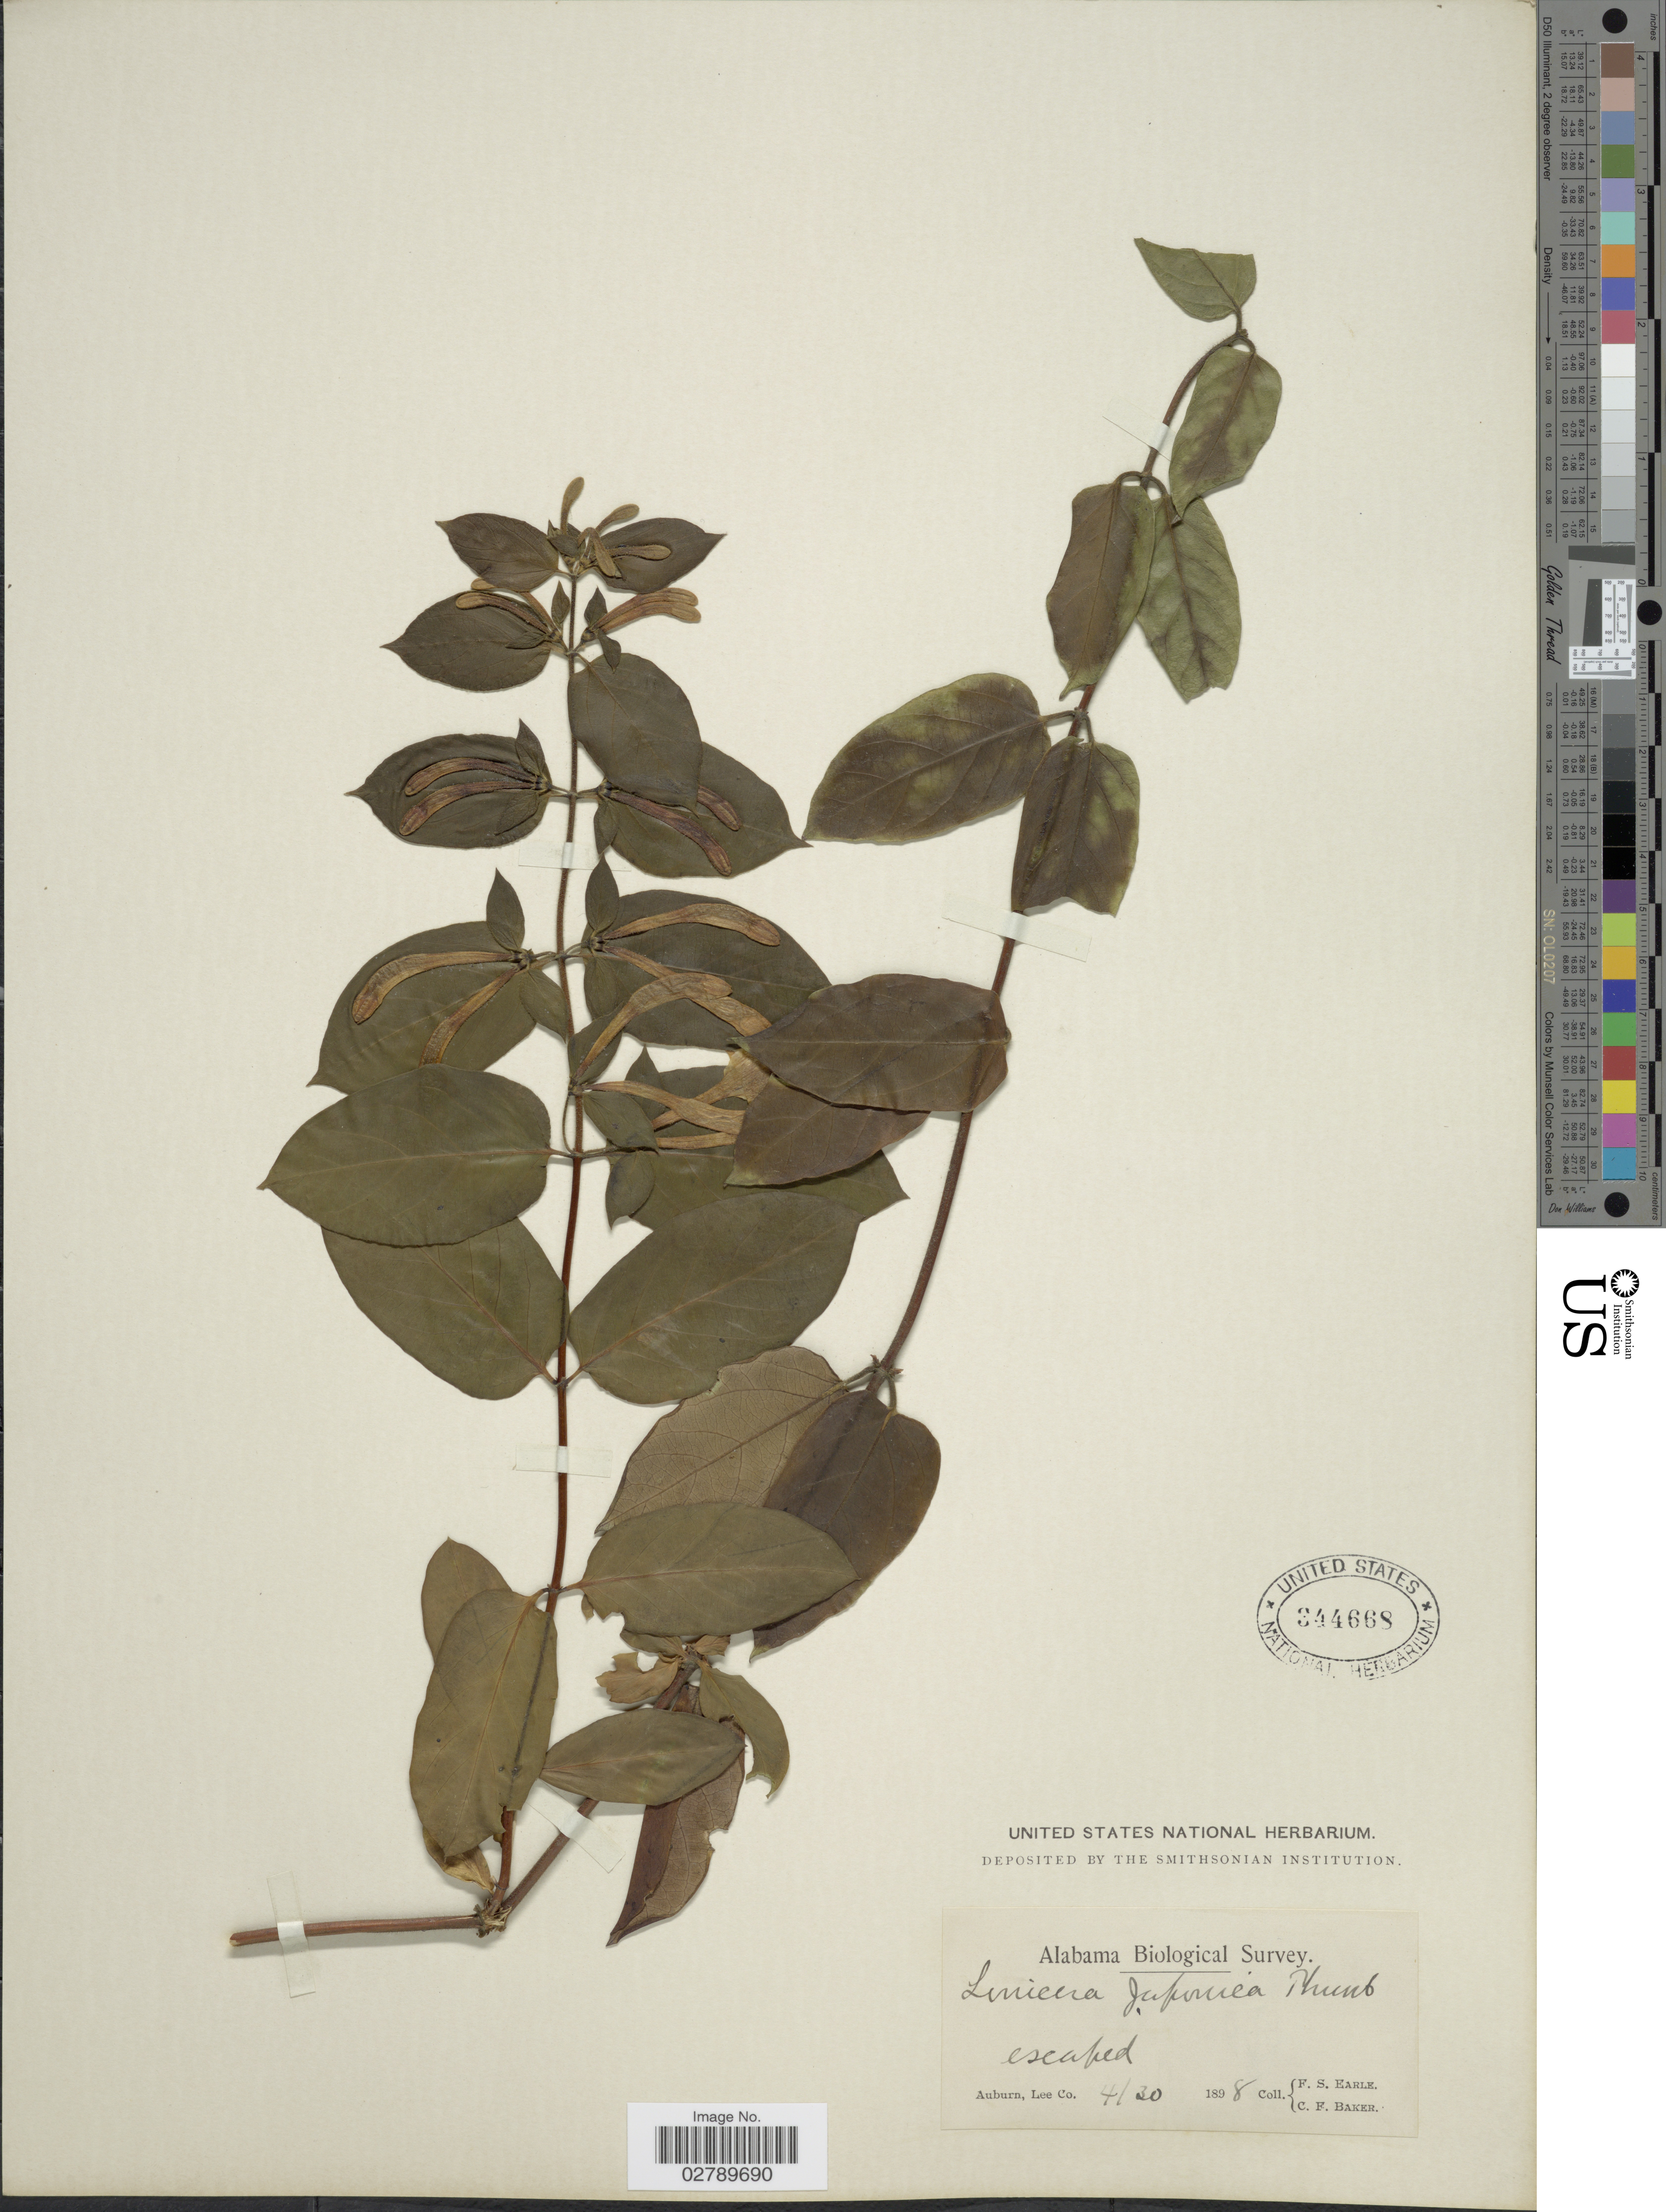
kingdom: Plantae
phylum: Tracheophyta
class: Magnoliopsida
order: Dipsacales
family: Caprifoliaceae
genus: Lonicera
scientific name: Lonicera japonica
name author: Thunb.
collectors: F. S. Earle & C. F. Baker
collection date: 1898-04-30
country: United States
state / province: Alabama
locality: Auburn, Lee Co.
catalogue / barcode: US 344668